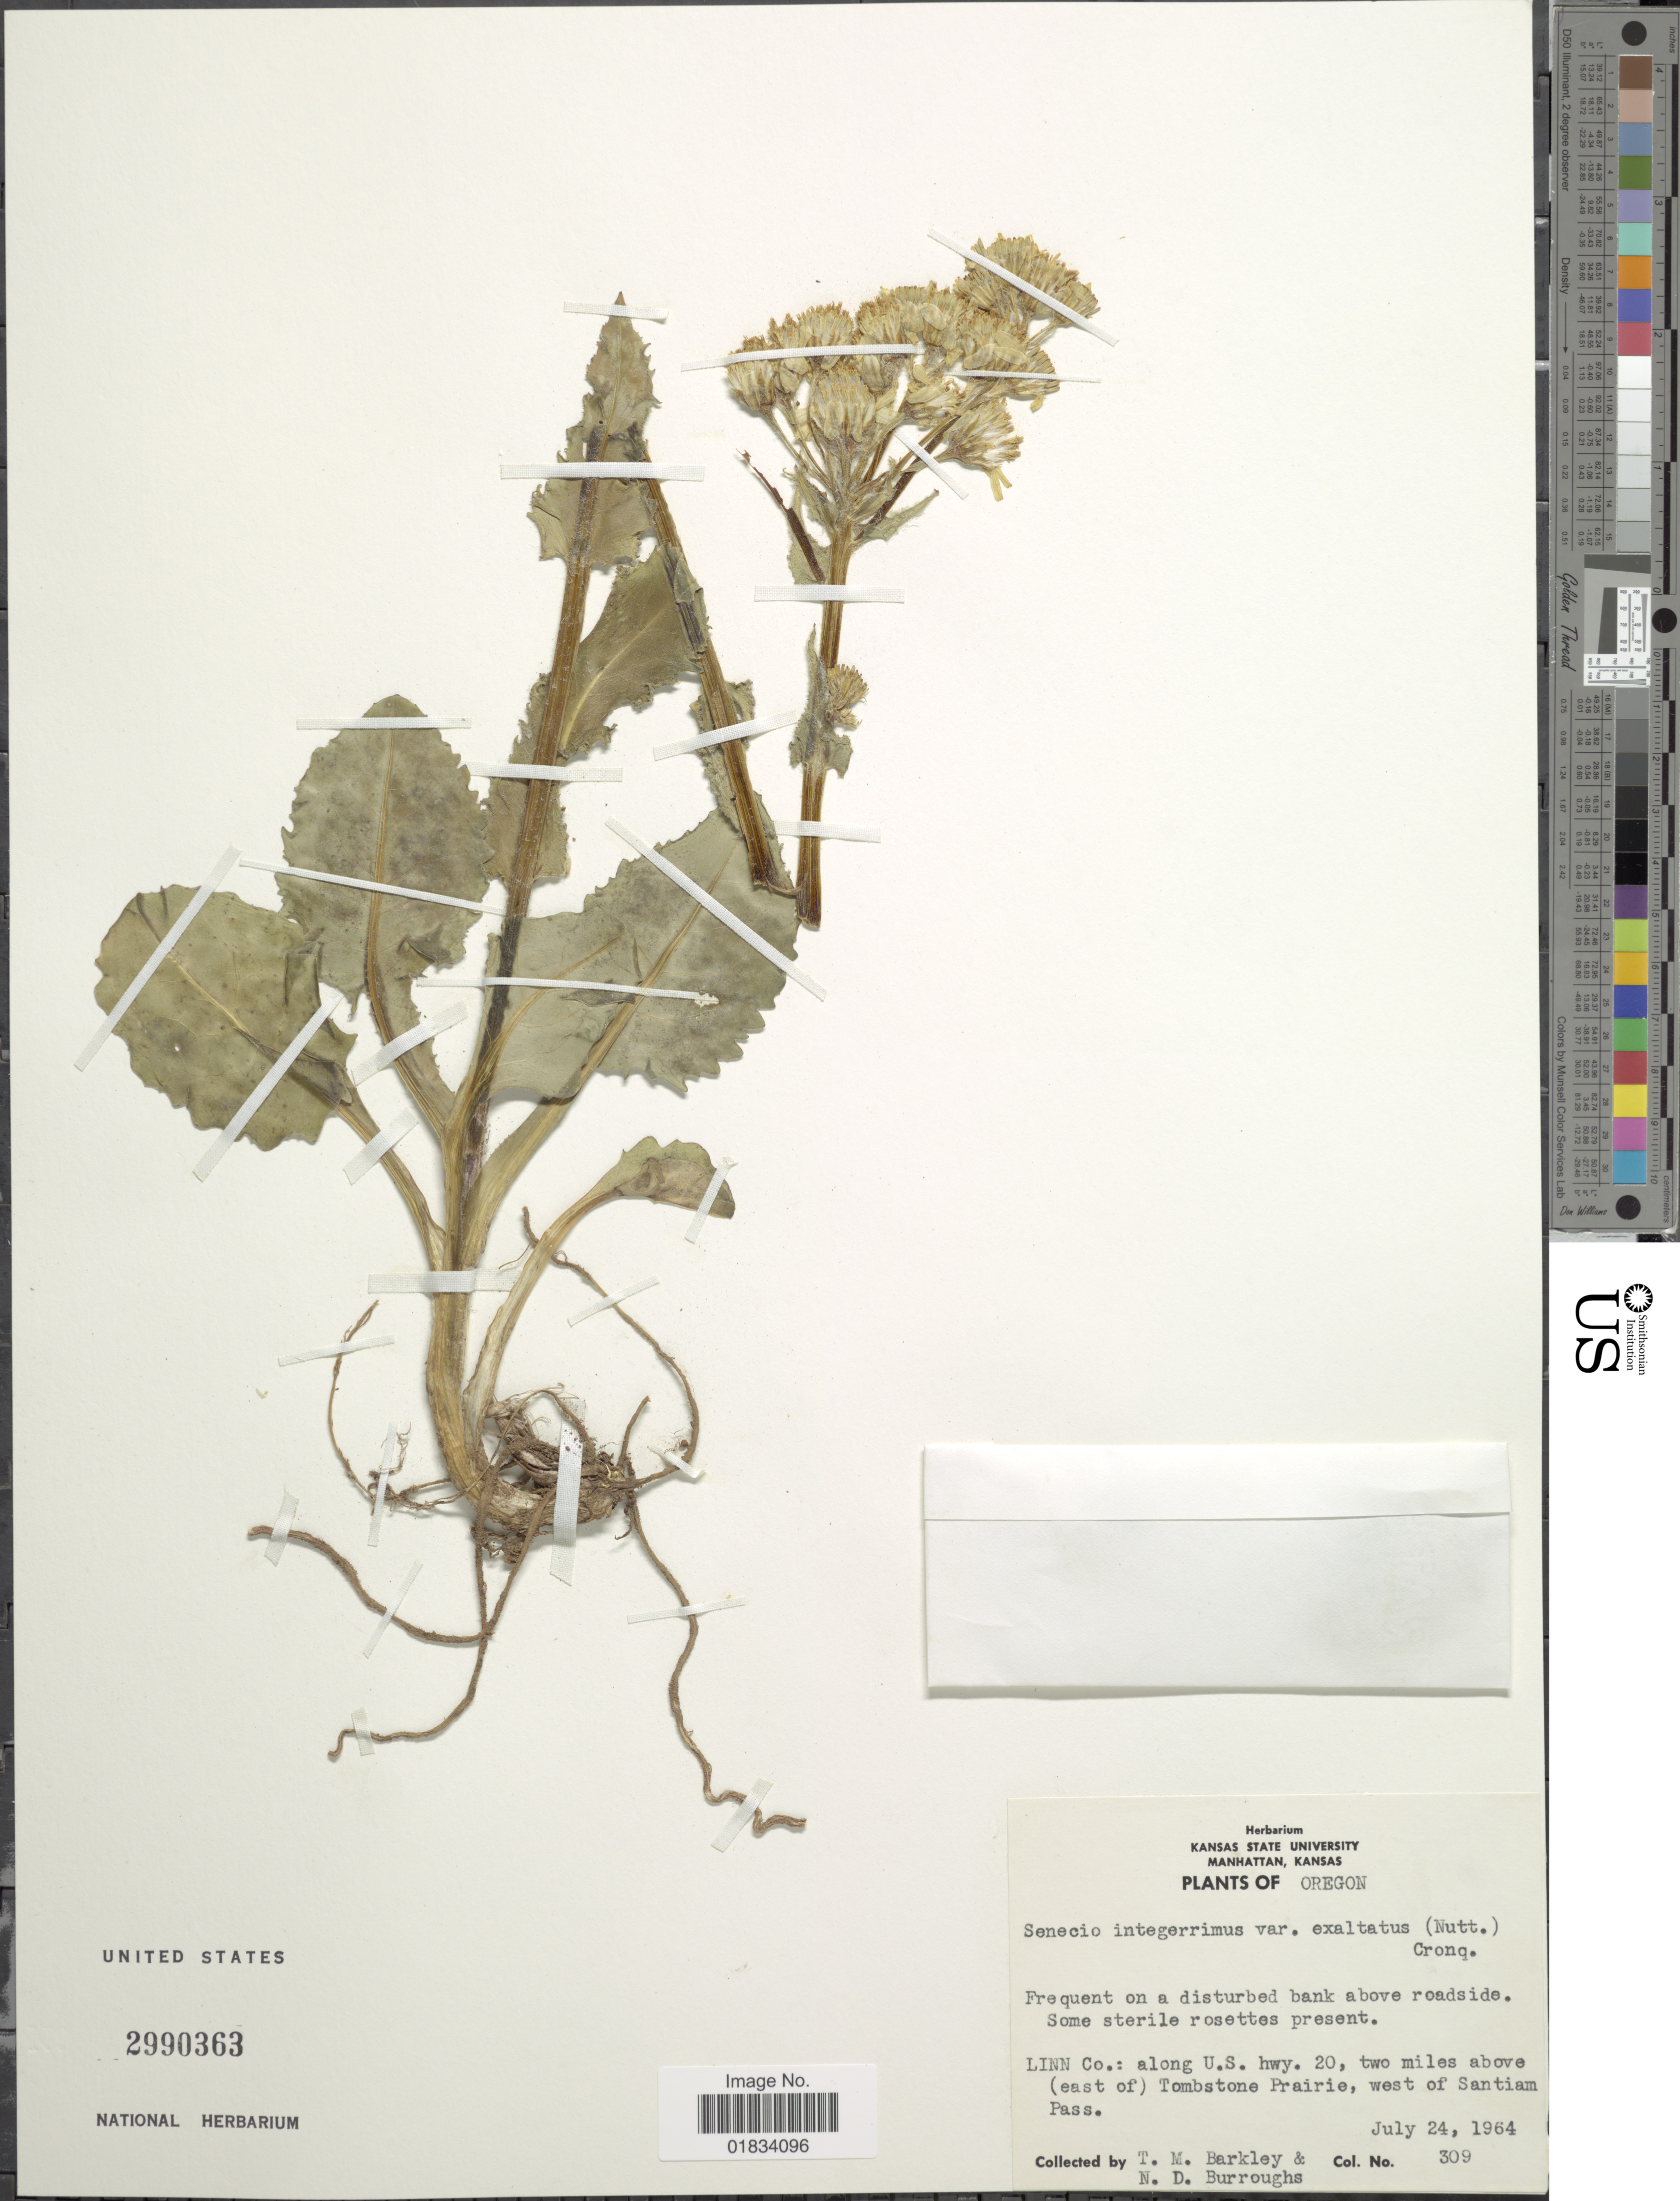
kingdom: Plantae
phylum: Tracheophyta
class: Magnoliopsida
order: Asterales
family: Asteraceae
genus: Senecio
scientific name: Senecio integerrimus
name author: Nutt.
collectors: T. M. Barkley & N. Burroughs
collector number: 309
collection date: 1964-07-24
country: United States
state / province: Oregon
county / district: Linn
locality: Linn Co.: along U.S. hwy. 20, two miles above (east of) Tombstone Prairie, west of Santiam Pass.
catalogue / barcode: US 2990363